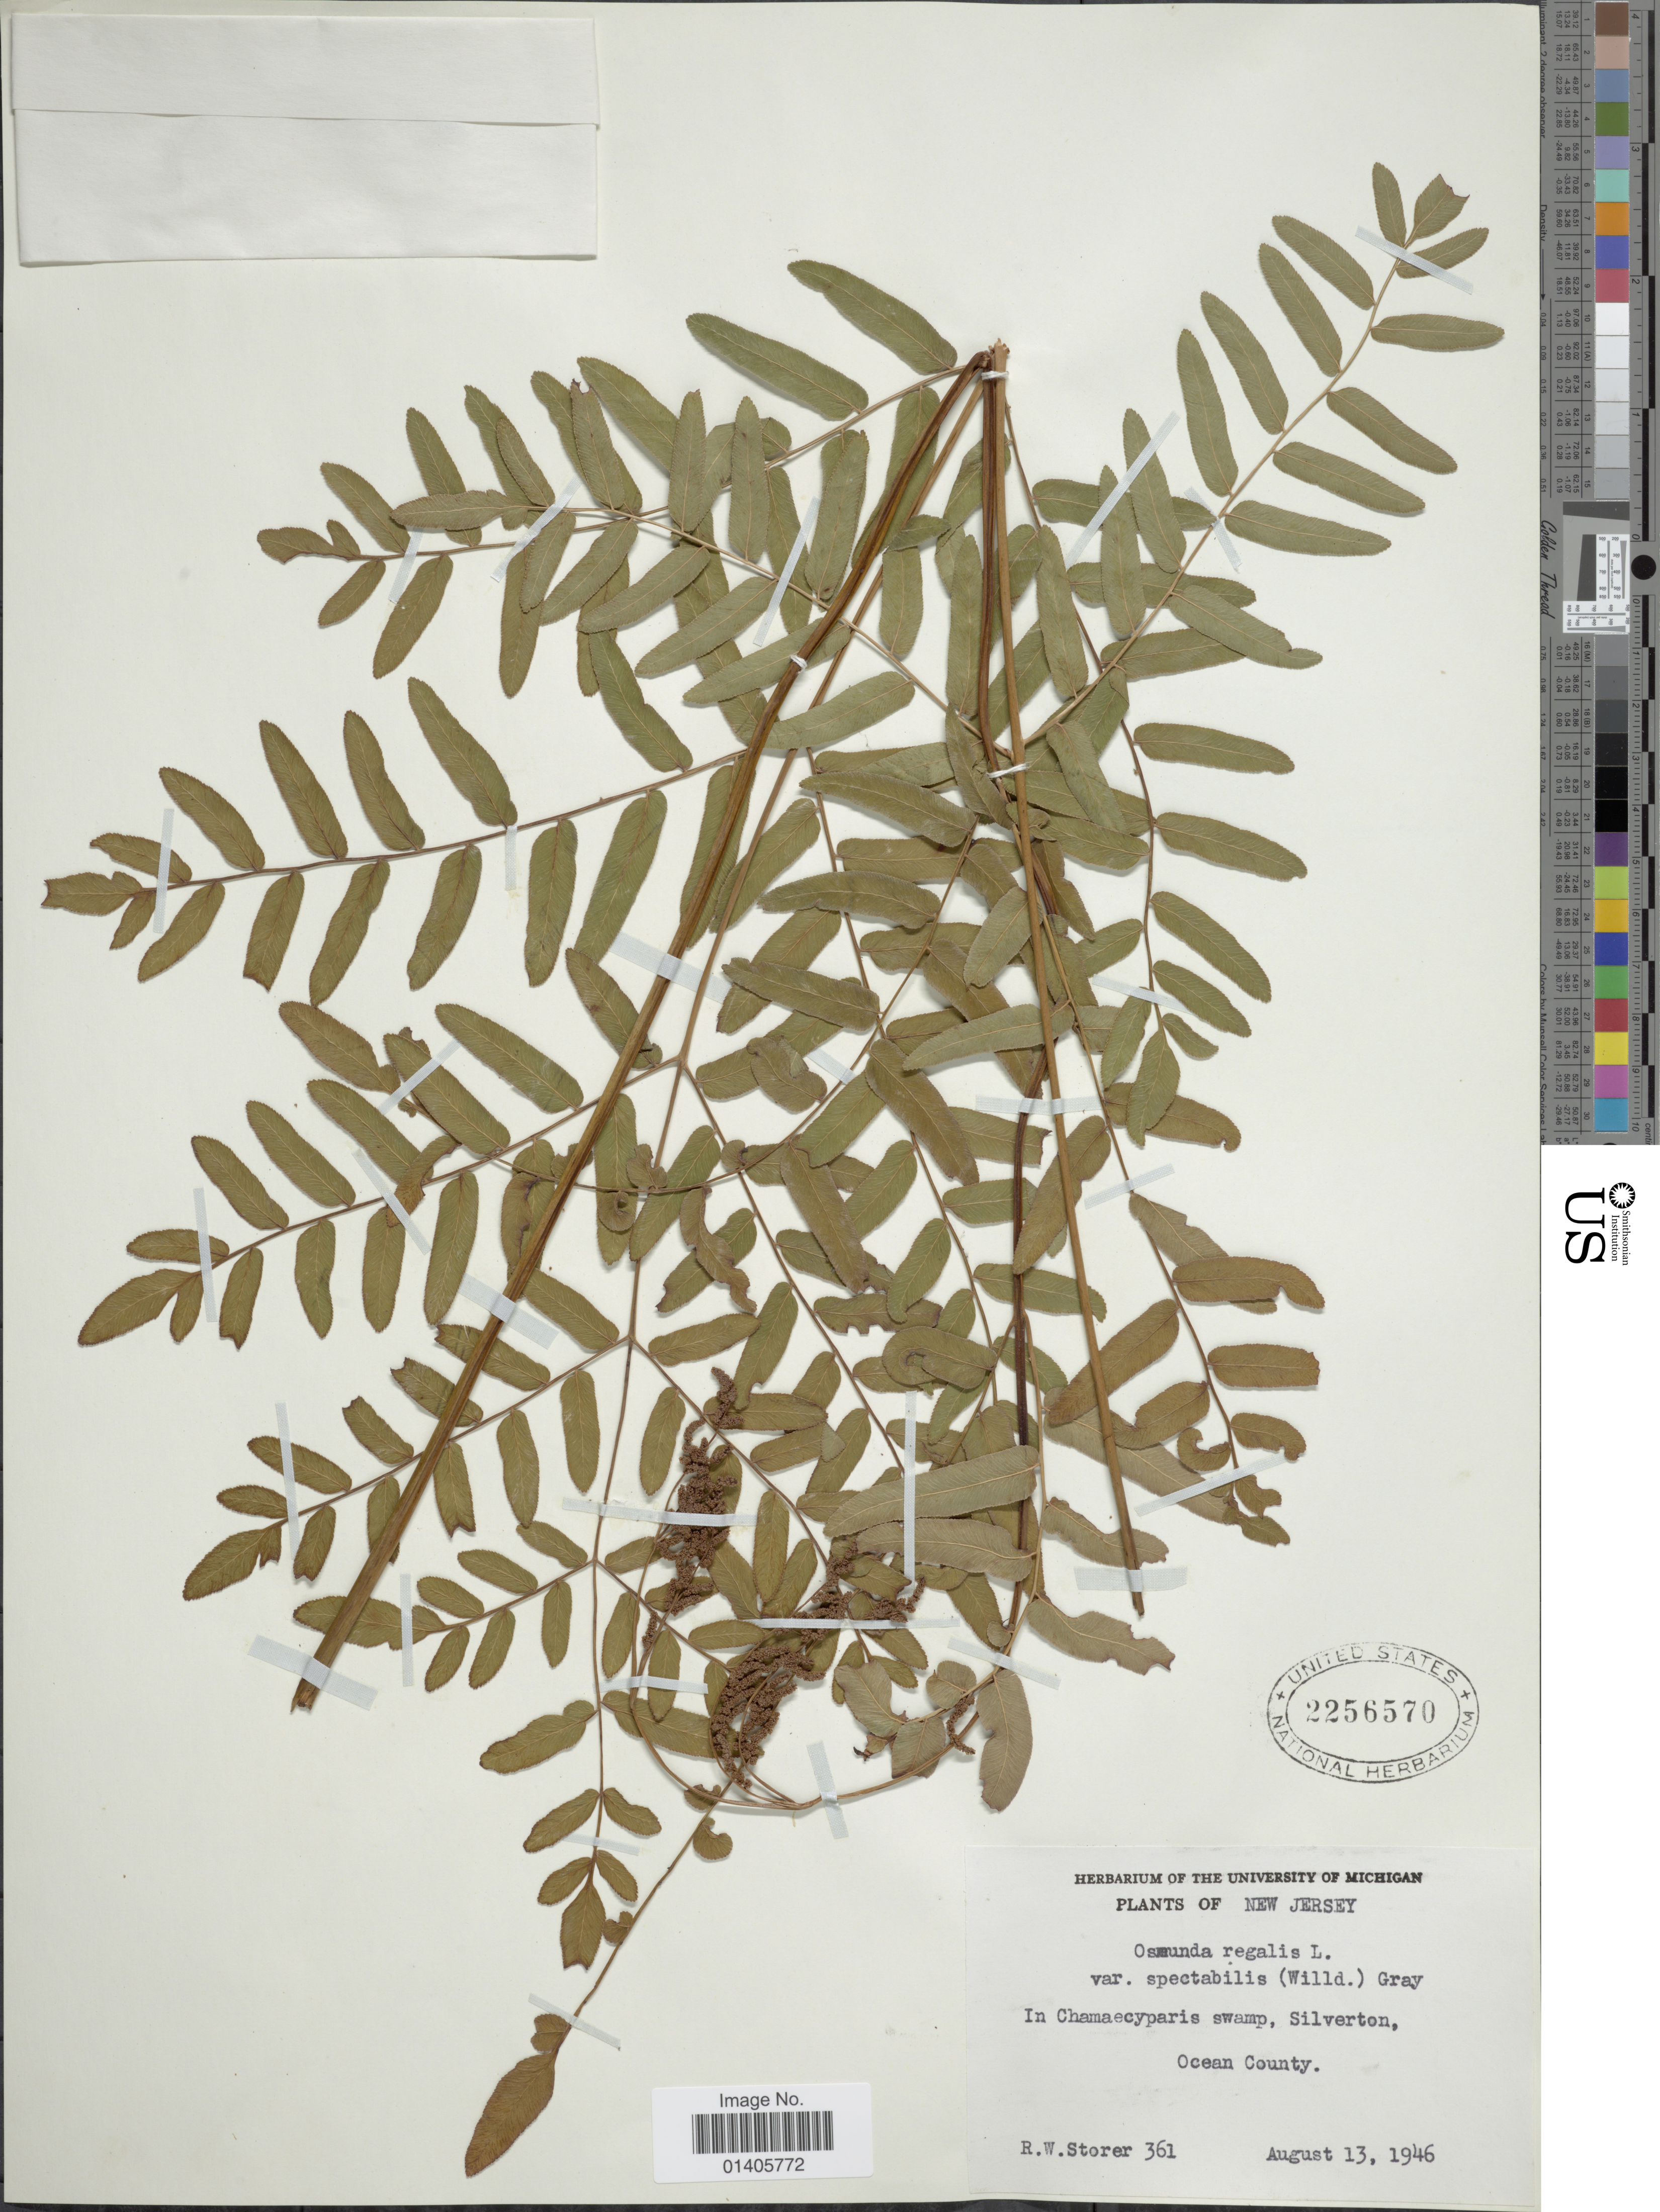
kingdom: Plantae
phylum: Tracheophyta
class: Polypodiopsida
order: Osmundales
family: Osmundaceae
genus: Osmunda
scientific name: Osmunda regalis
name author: L.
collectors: R. Storer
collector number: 361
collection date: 1946-08-13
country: United States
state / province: New Jersey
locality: In Chamaecyparis swamp, Silverton, Ocean County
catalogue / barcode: US 2256570